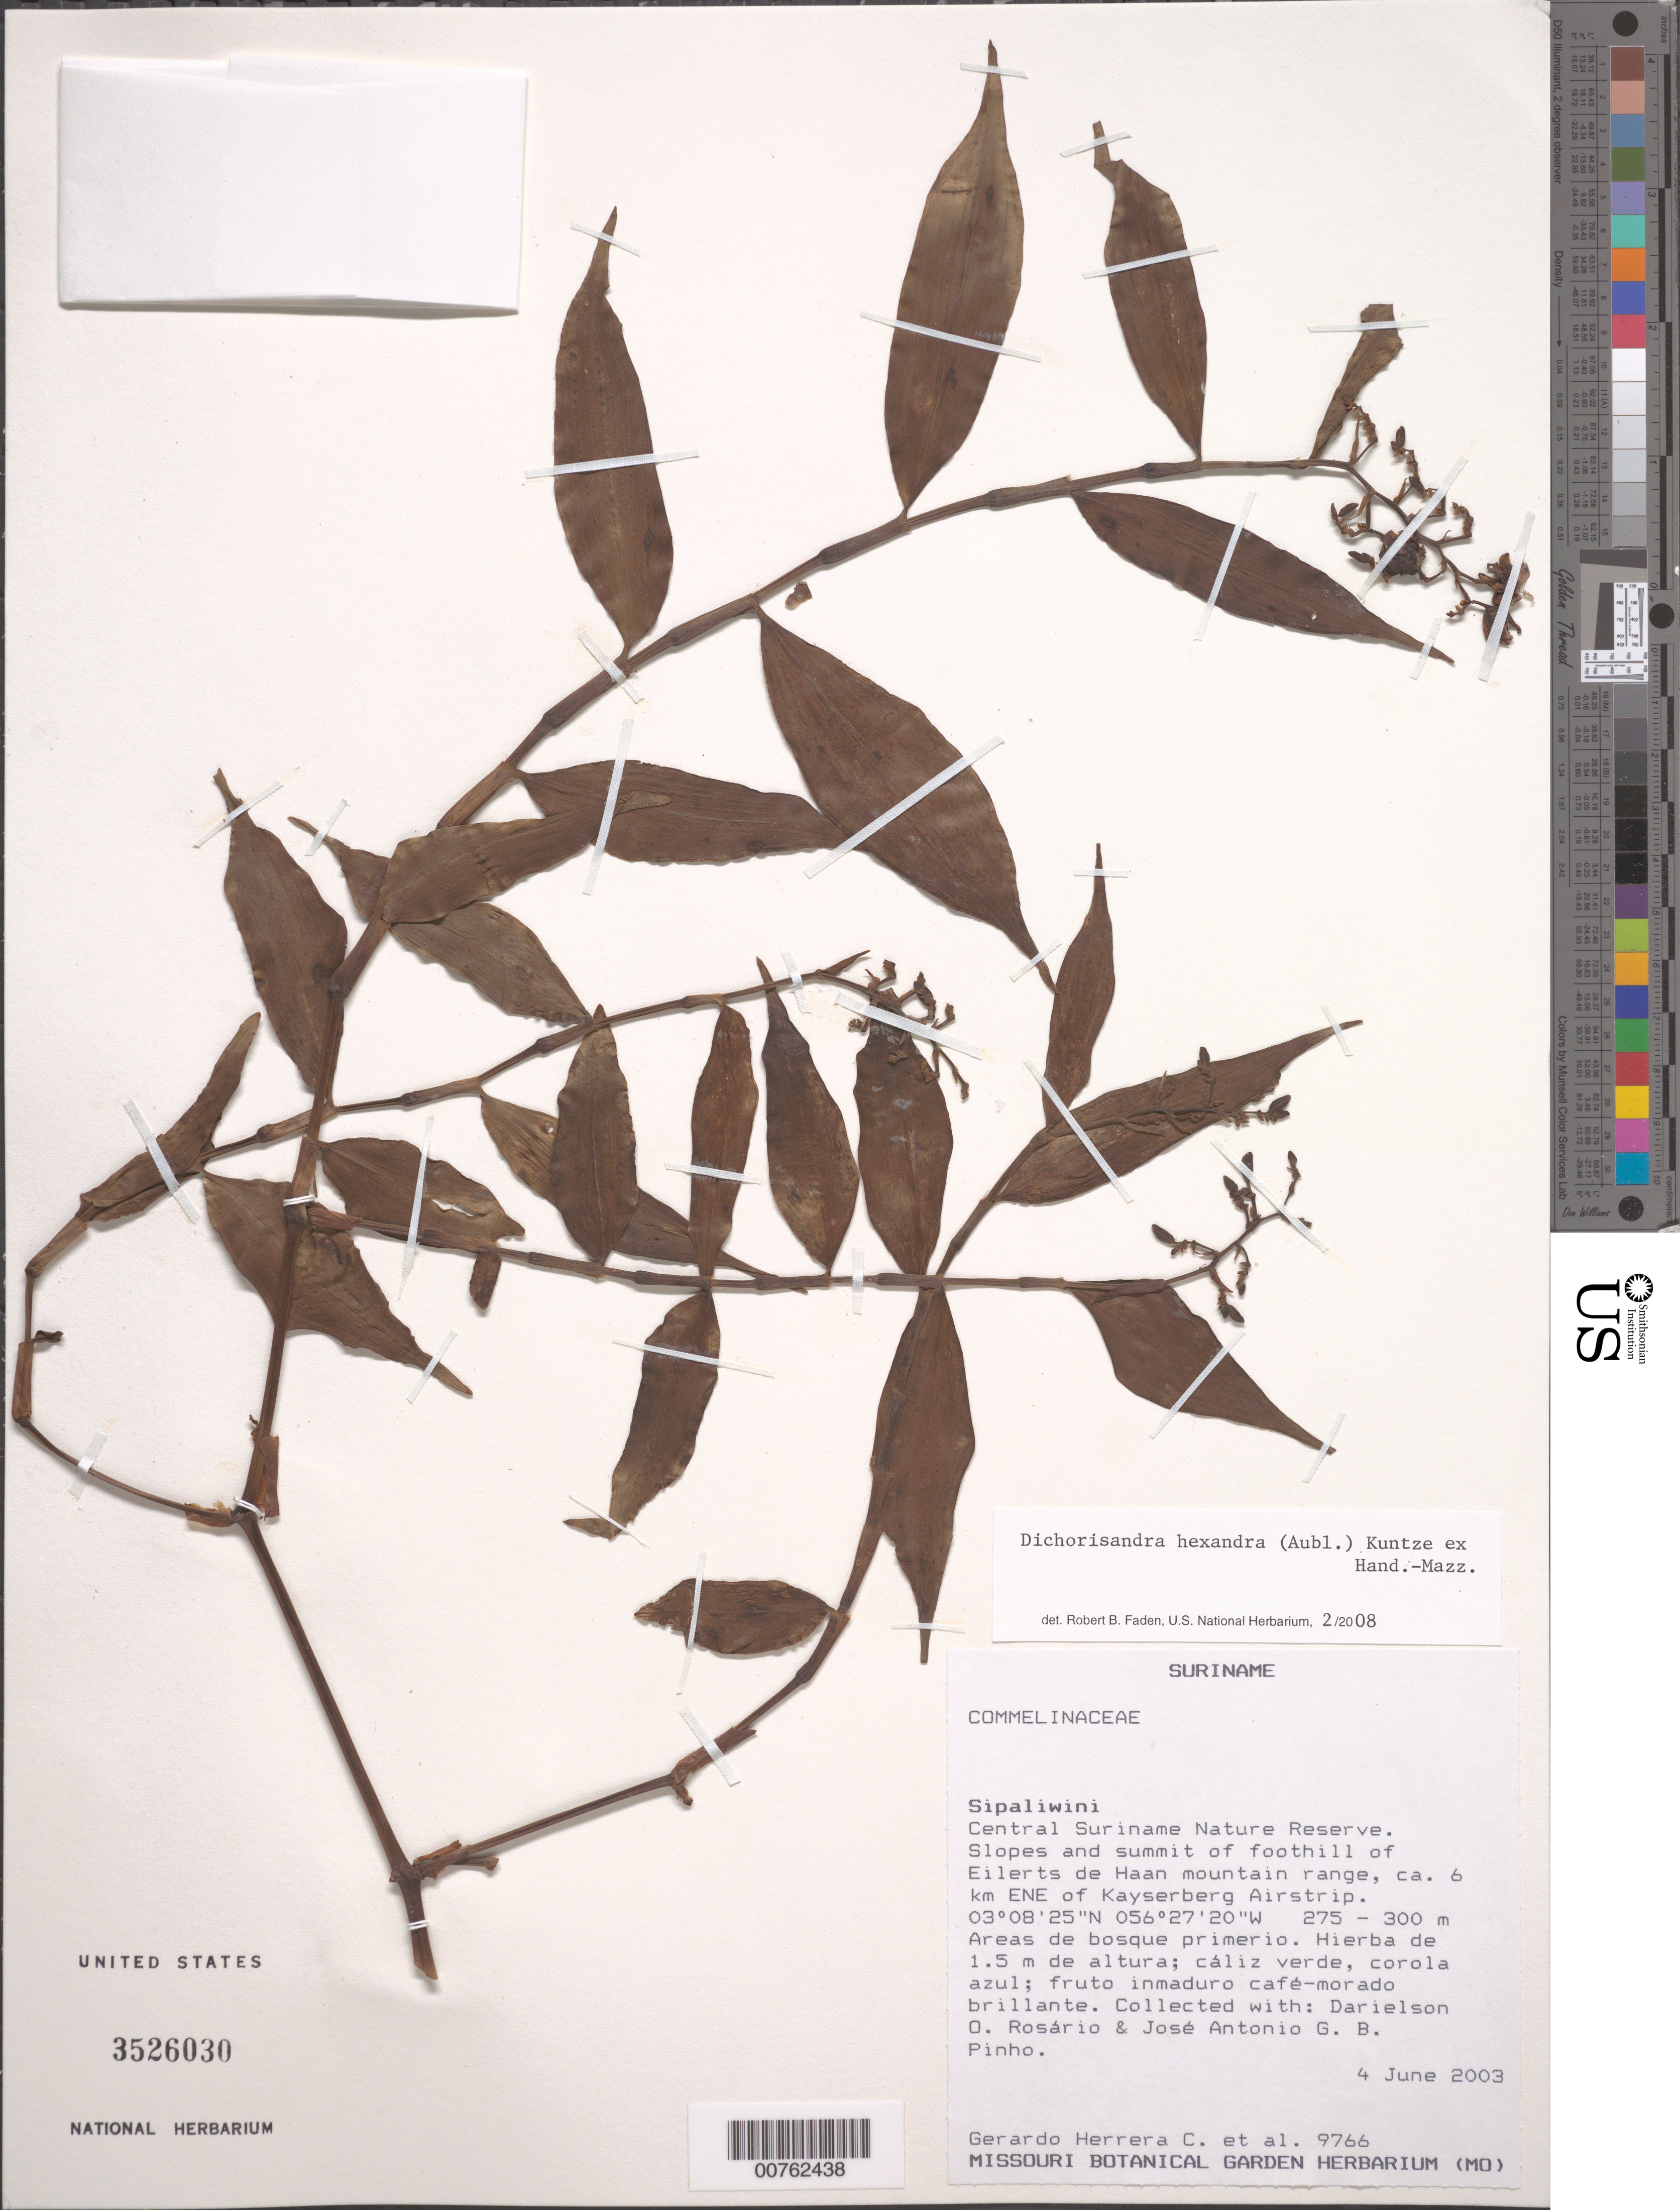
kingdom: Plantae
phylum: Tracheophyta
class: Liliopsida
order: Commelinales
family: Commelinaceae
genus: Dichorisandra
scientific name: Dichorisandra hexandra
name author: (Aubl.) Standl.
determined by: Faden, Robert B., (US), Smithsonian Institution - National Museum of Natural History (UNITED STATES)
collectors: G. Herrera Ch. et al.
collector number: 9766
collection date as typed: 04 Jun 2003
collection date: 2003-06-04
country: Suriname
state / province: Sipaliwini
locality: Central Suriname Nature Reserve.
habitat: Areas de bosque primerio.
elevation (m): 275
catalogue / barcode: US 3526030